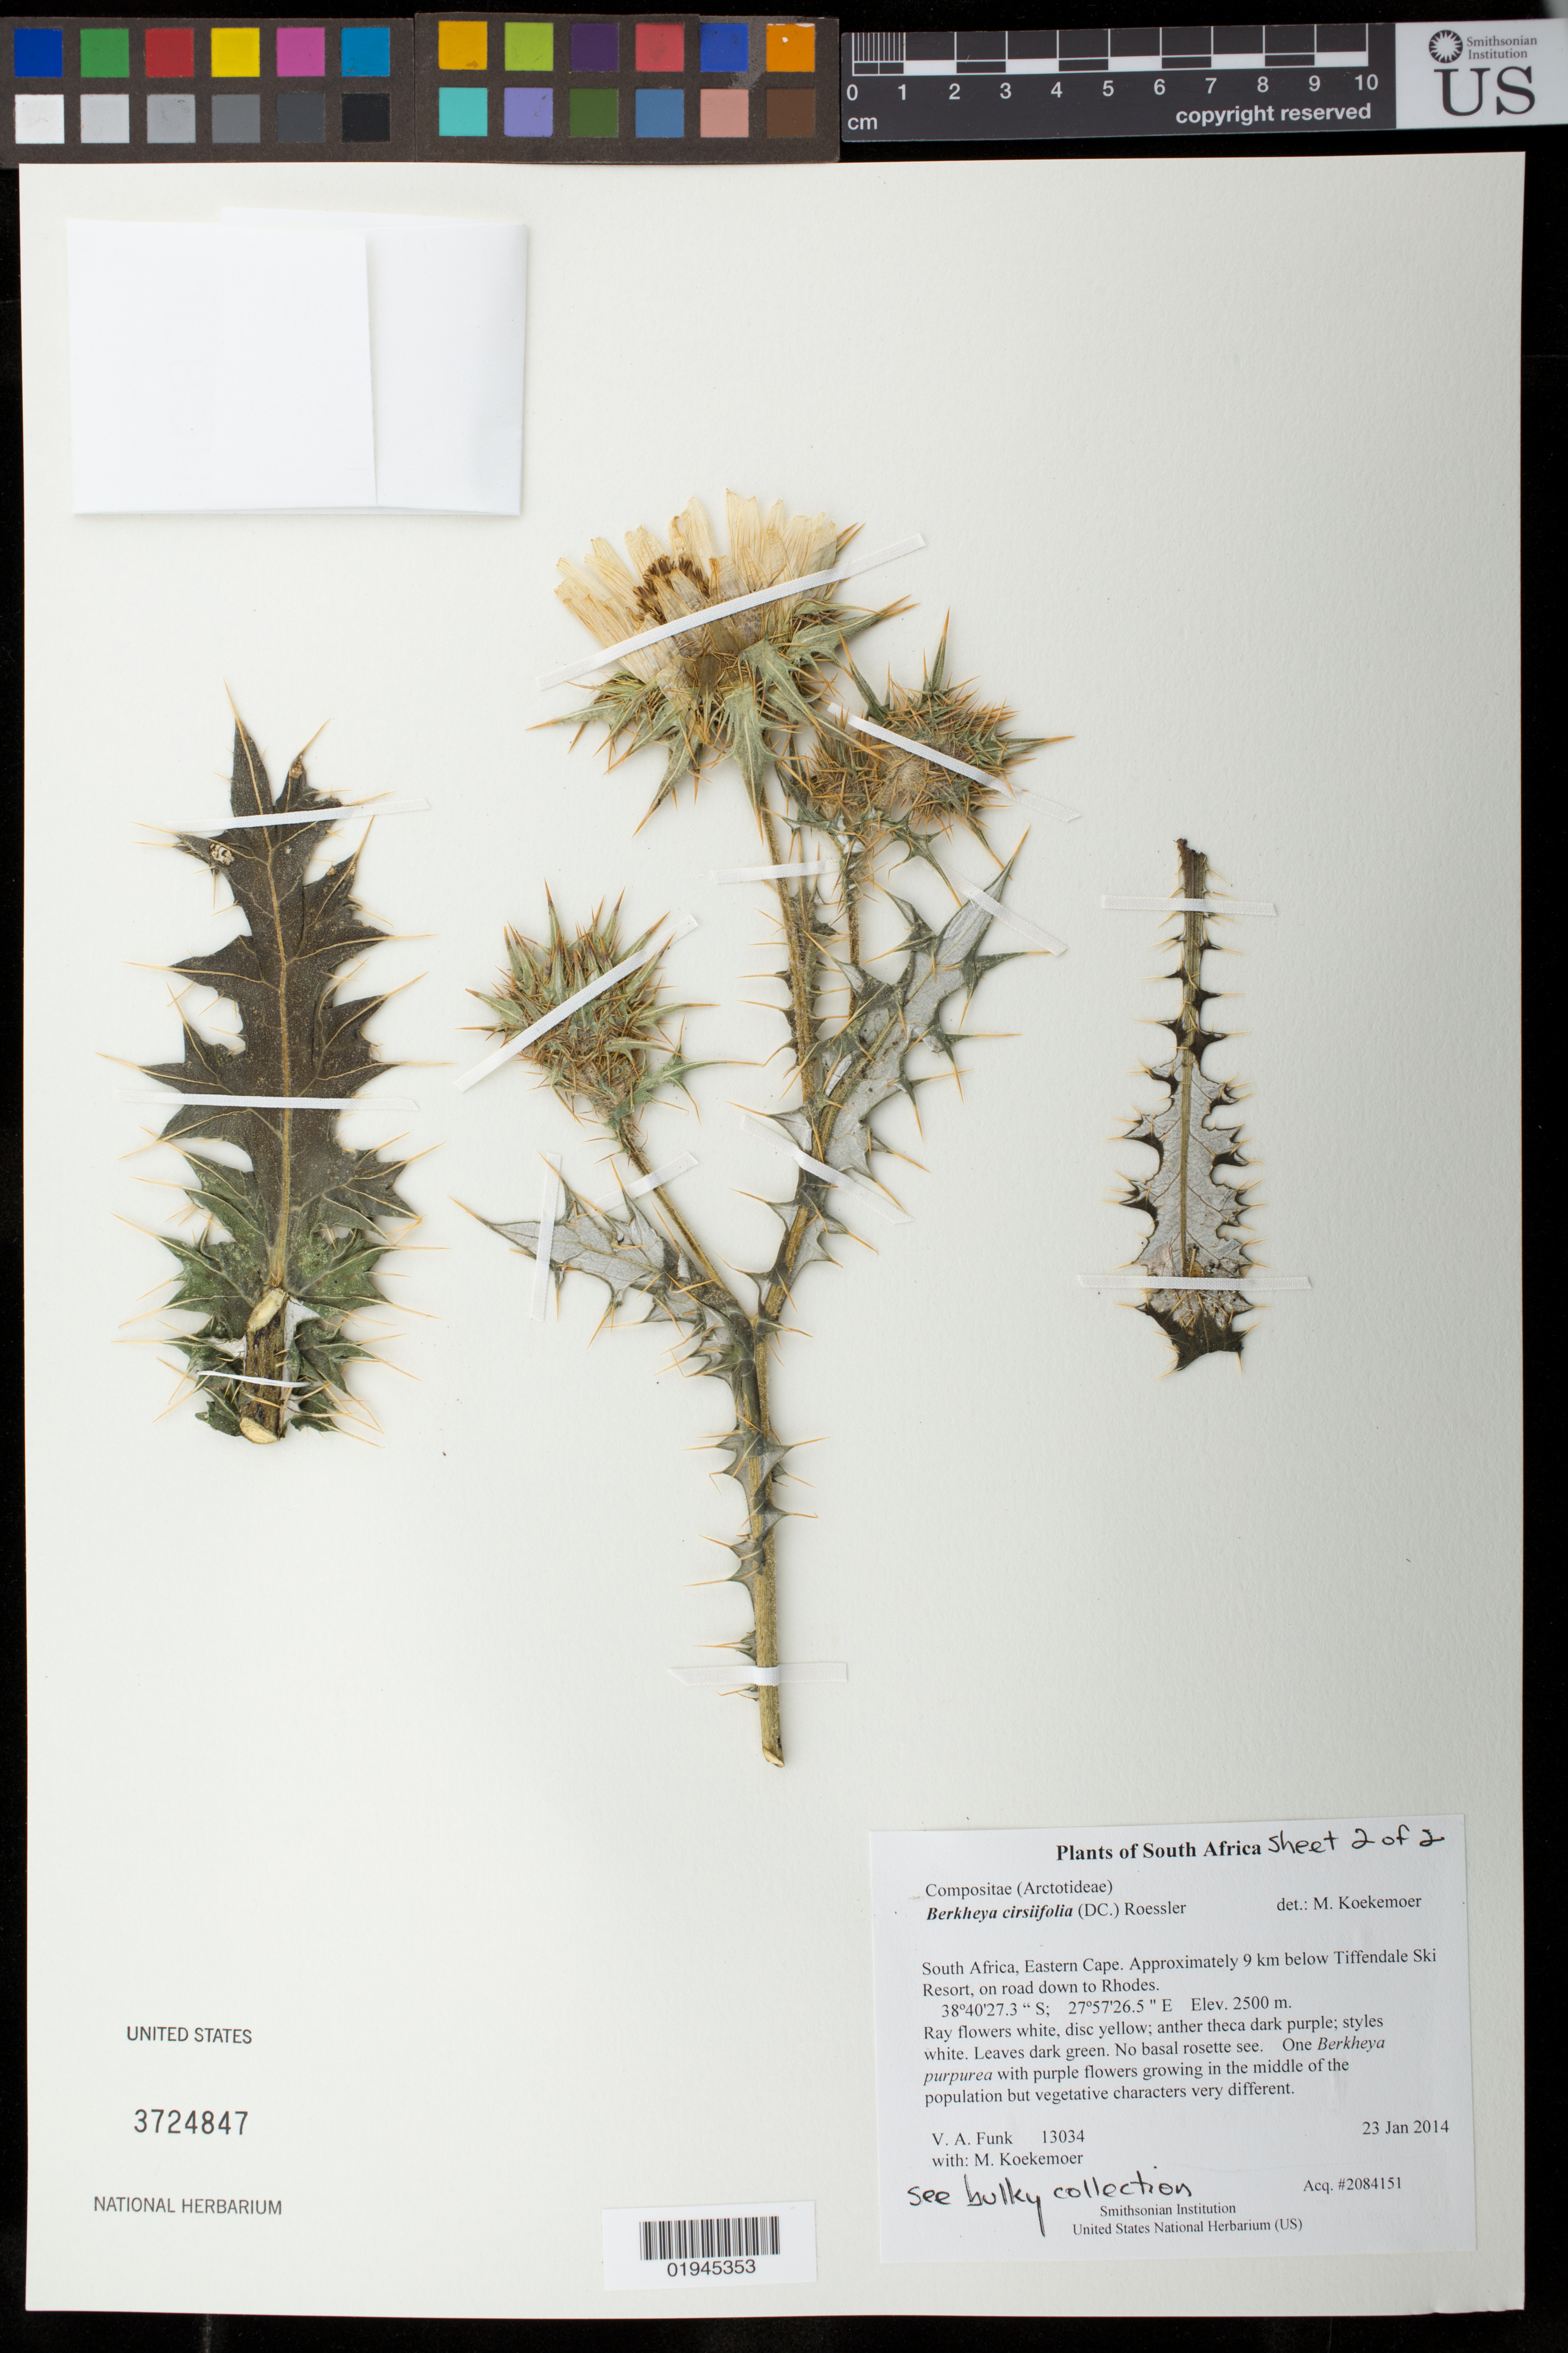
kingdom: Plantae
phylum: Tracheophyta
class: Magnoliopsida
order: Asterales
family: Asteraceae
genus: Berkheya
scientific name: Berkheya cirsiifolia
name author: (DC.) Roessler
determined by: Koekemoer, M.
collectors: M. Koekemoer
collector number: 13034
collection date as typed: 23 Jan 2014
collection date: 2014-01-23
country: South Africa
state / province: Eastern Cape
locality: ca. 9 km below Tiffendale Ski Resort, on road down to Rhodes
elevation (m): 2500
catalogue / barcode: US 3724847